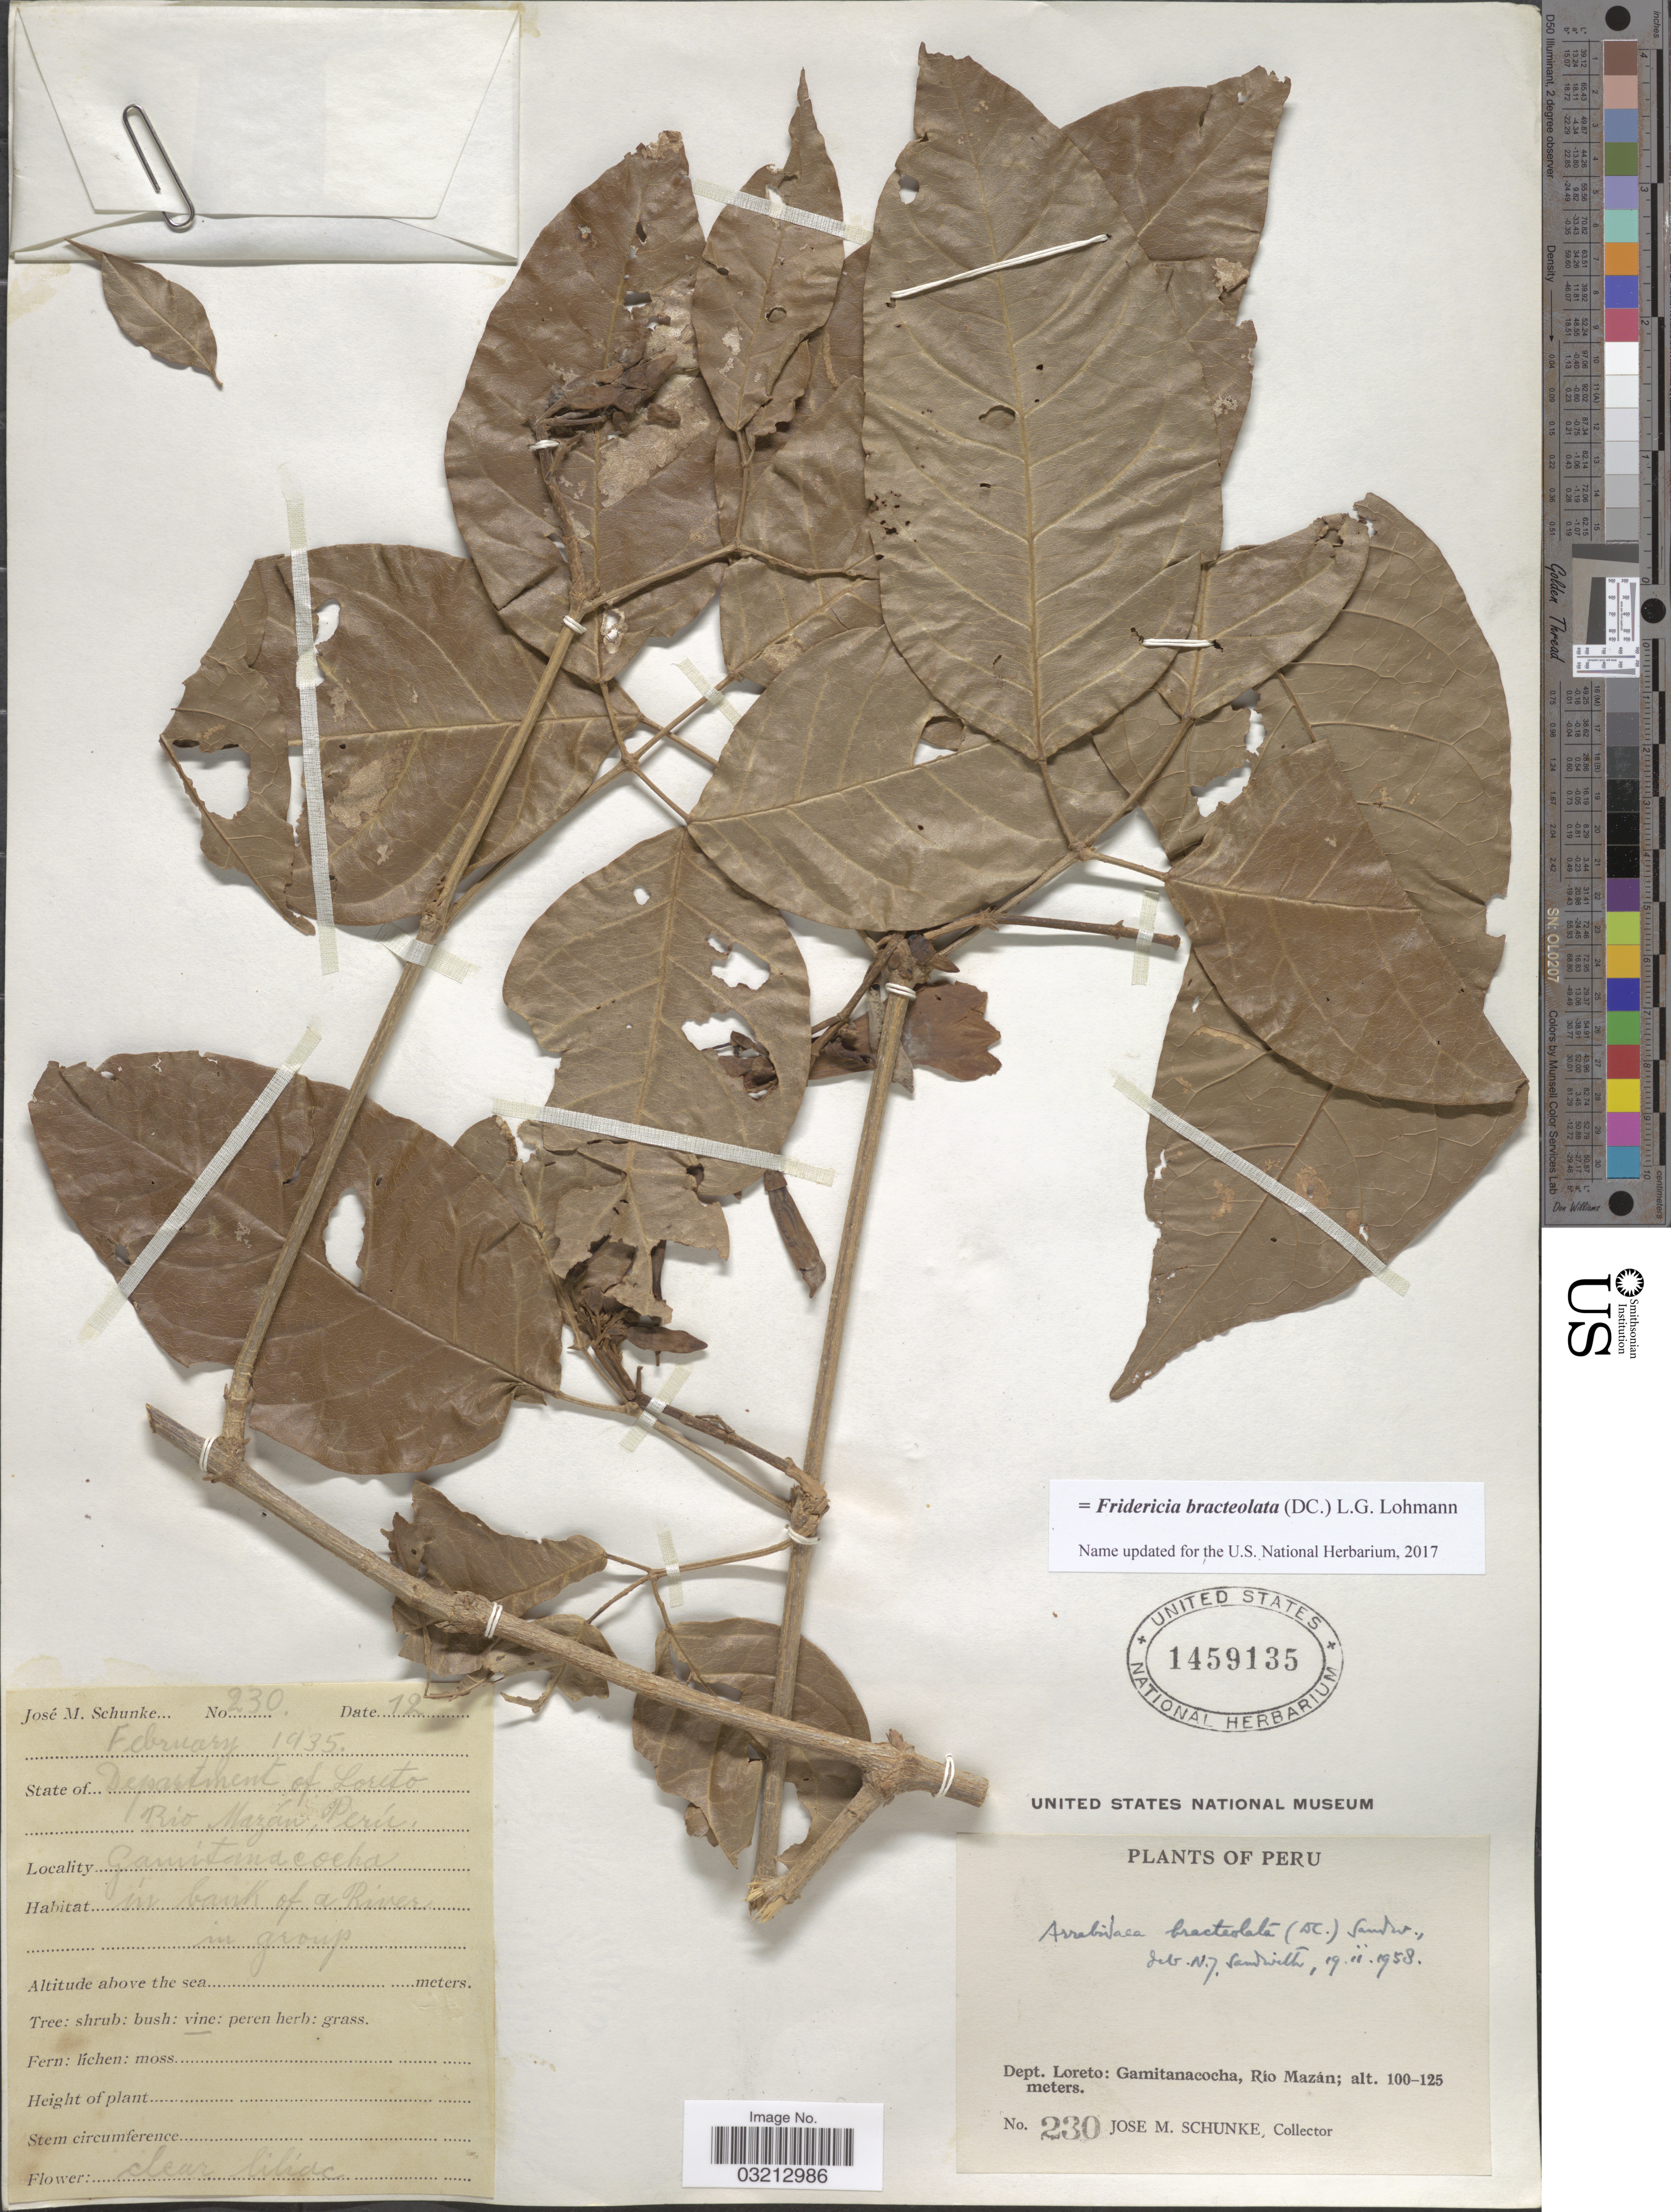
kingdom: Plantae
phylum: Tracheophyta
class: Magnoliopsida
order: Lamiales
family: Bignoniaceae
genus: Fridericia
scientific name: Fridericia bracteolata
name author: (DC.) L.G. Lohmann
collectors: J. M. Schunke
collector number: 230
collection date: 1935-02-12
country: Peru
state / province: Loreto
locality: Dept. Loreto: Gamitanacocha, Río Mazán.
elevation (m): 100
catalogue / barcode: US 1459135